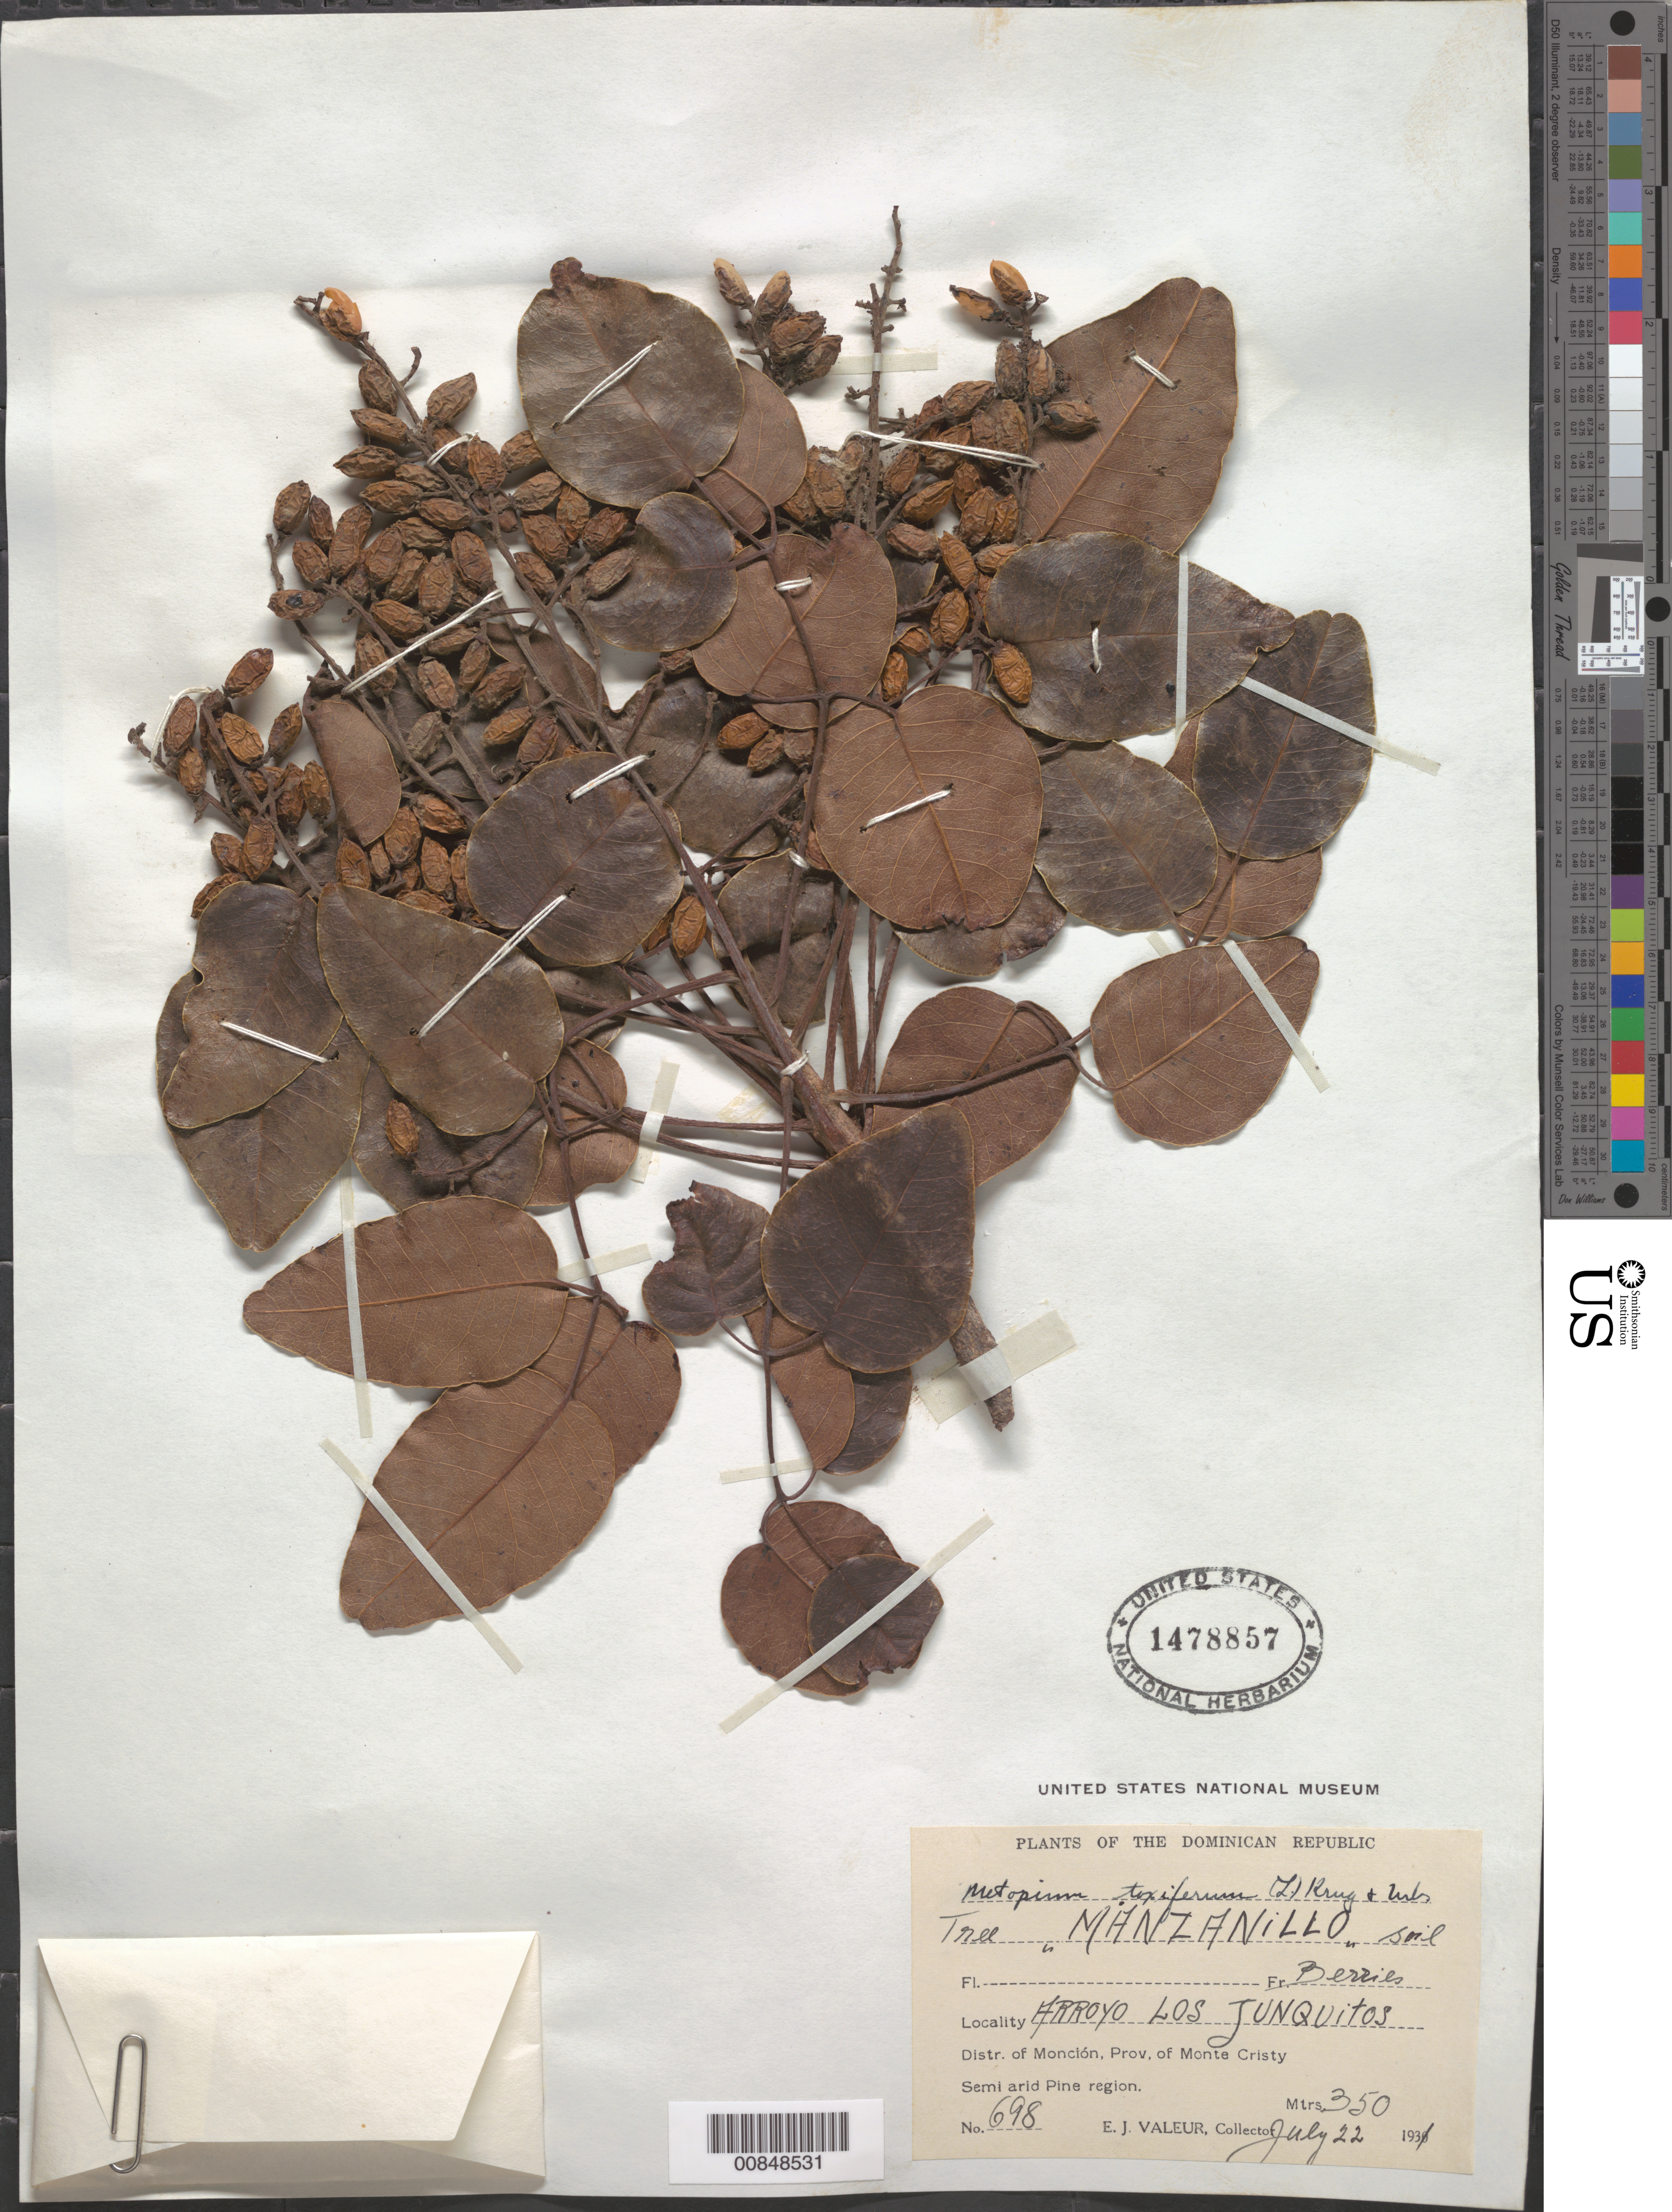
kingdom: Plantae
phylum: Tracheophyta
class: Magnoliopsida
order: Sapindales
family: Anacardiaceae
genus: Metopium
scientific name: Metopium toxiferum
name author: (L.) Krug & Urb.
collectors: E. Valeur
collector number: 698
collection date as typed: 22 Jul 1931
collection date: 1931-07-22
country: Dominican Republic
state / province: Monte Cristi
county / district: Monción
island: Hispaniola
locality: Arroyo Los Junquitos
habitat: Soil in semi arid pine region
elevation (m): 350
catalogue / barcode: US 1478857